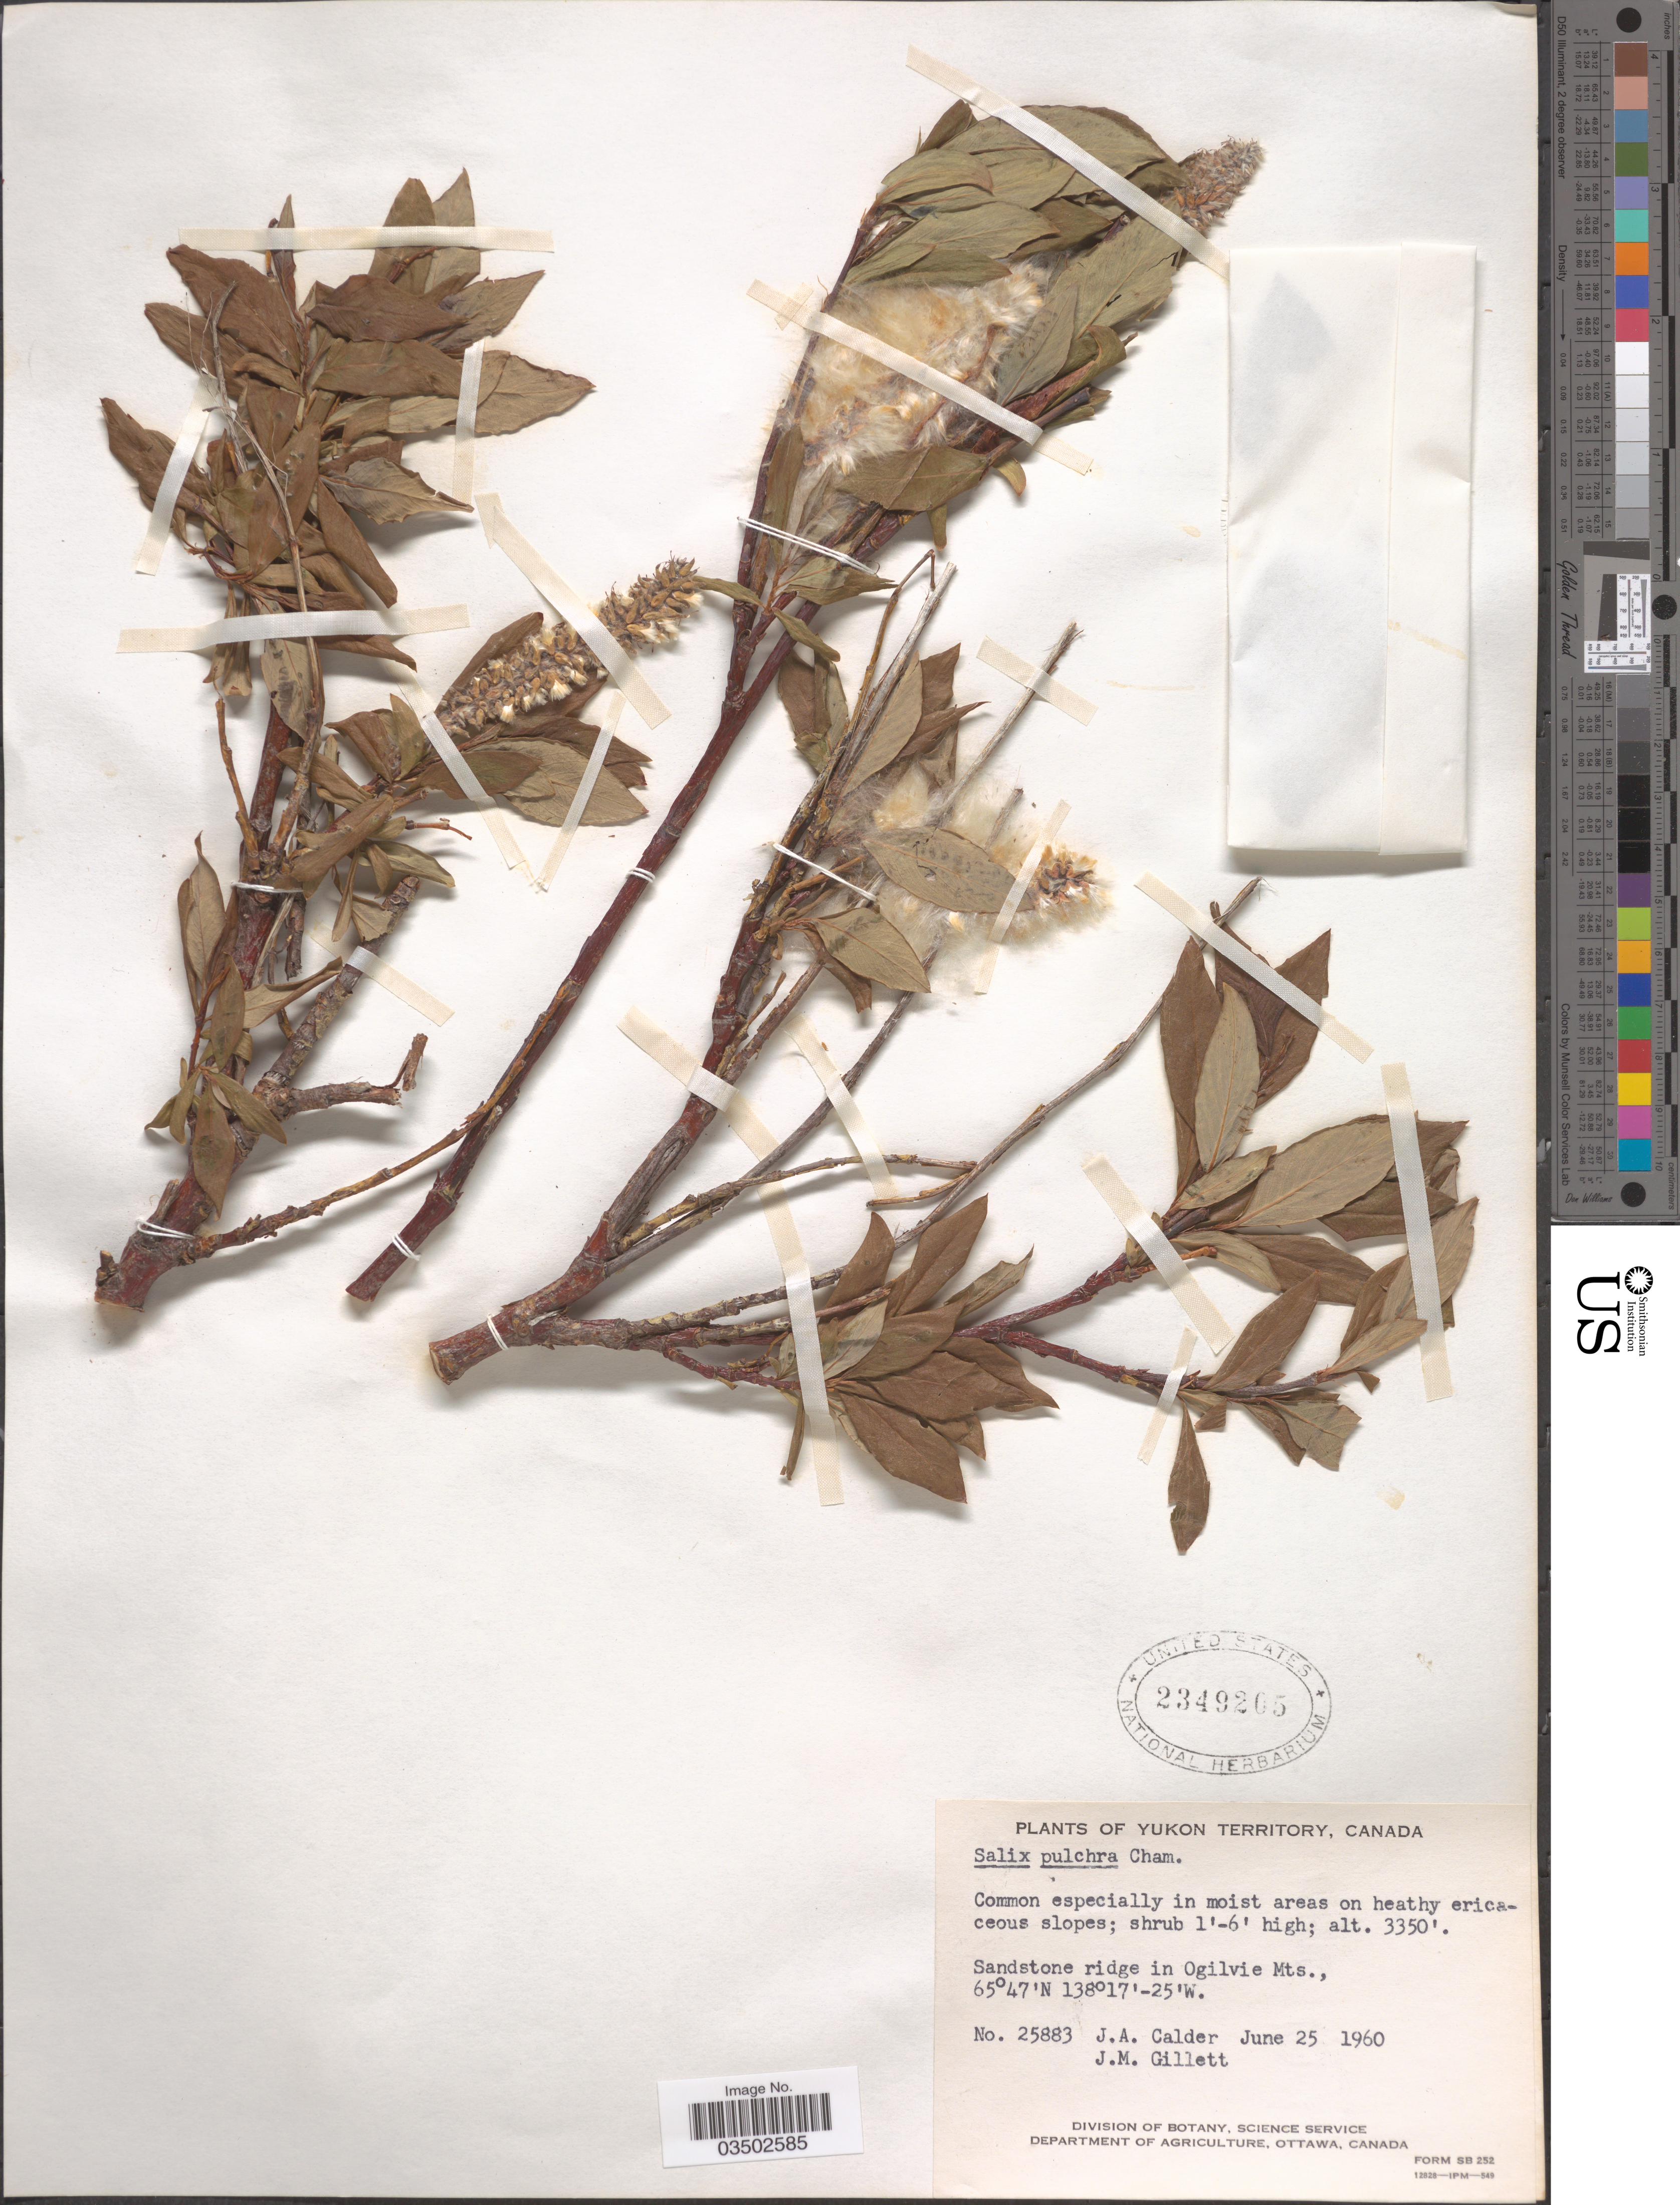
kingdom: Plantae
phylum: Tracheophyta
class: Magnoliopsida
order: Malpighiales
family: Salicaceae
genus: Salix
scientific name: Salix pulchra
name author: Cham.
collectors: J. A. Calder & J. M. Gillett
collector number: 25883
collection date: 1960-06-25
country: Canada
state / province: Yukon Territory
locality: Sandstone ridge in Ogilvie Mts.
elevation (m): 1021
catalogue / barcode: US 2349205